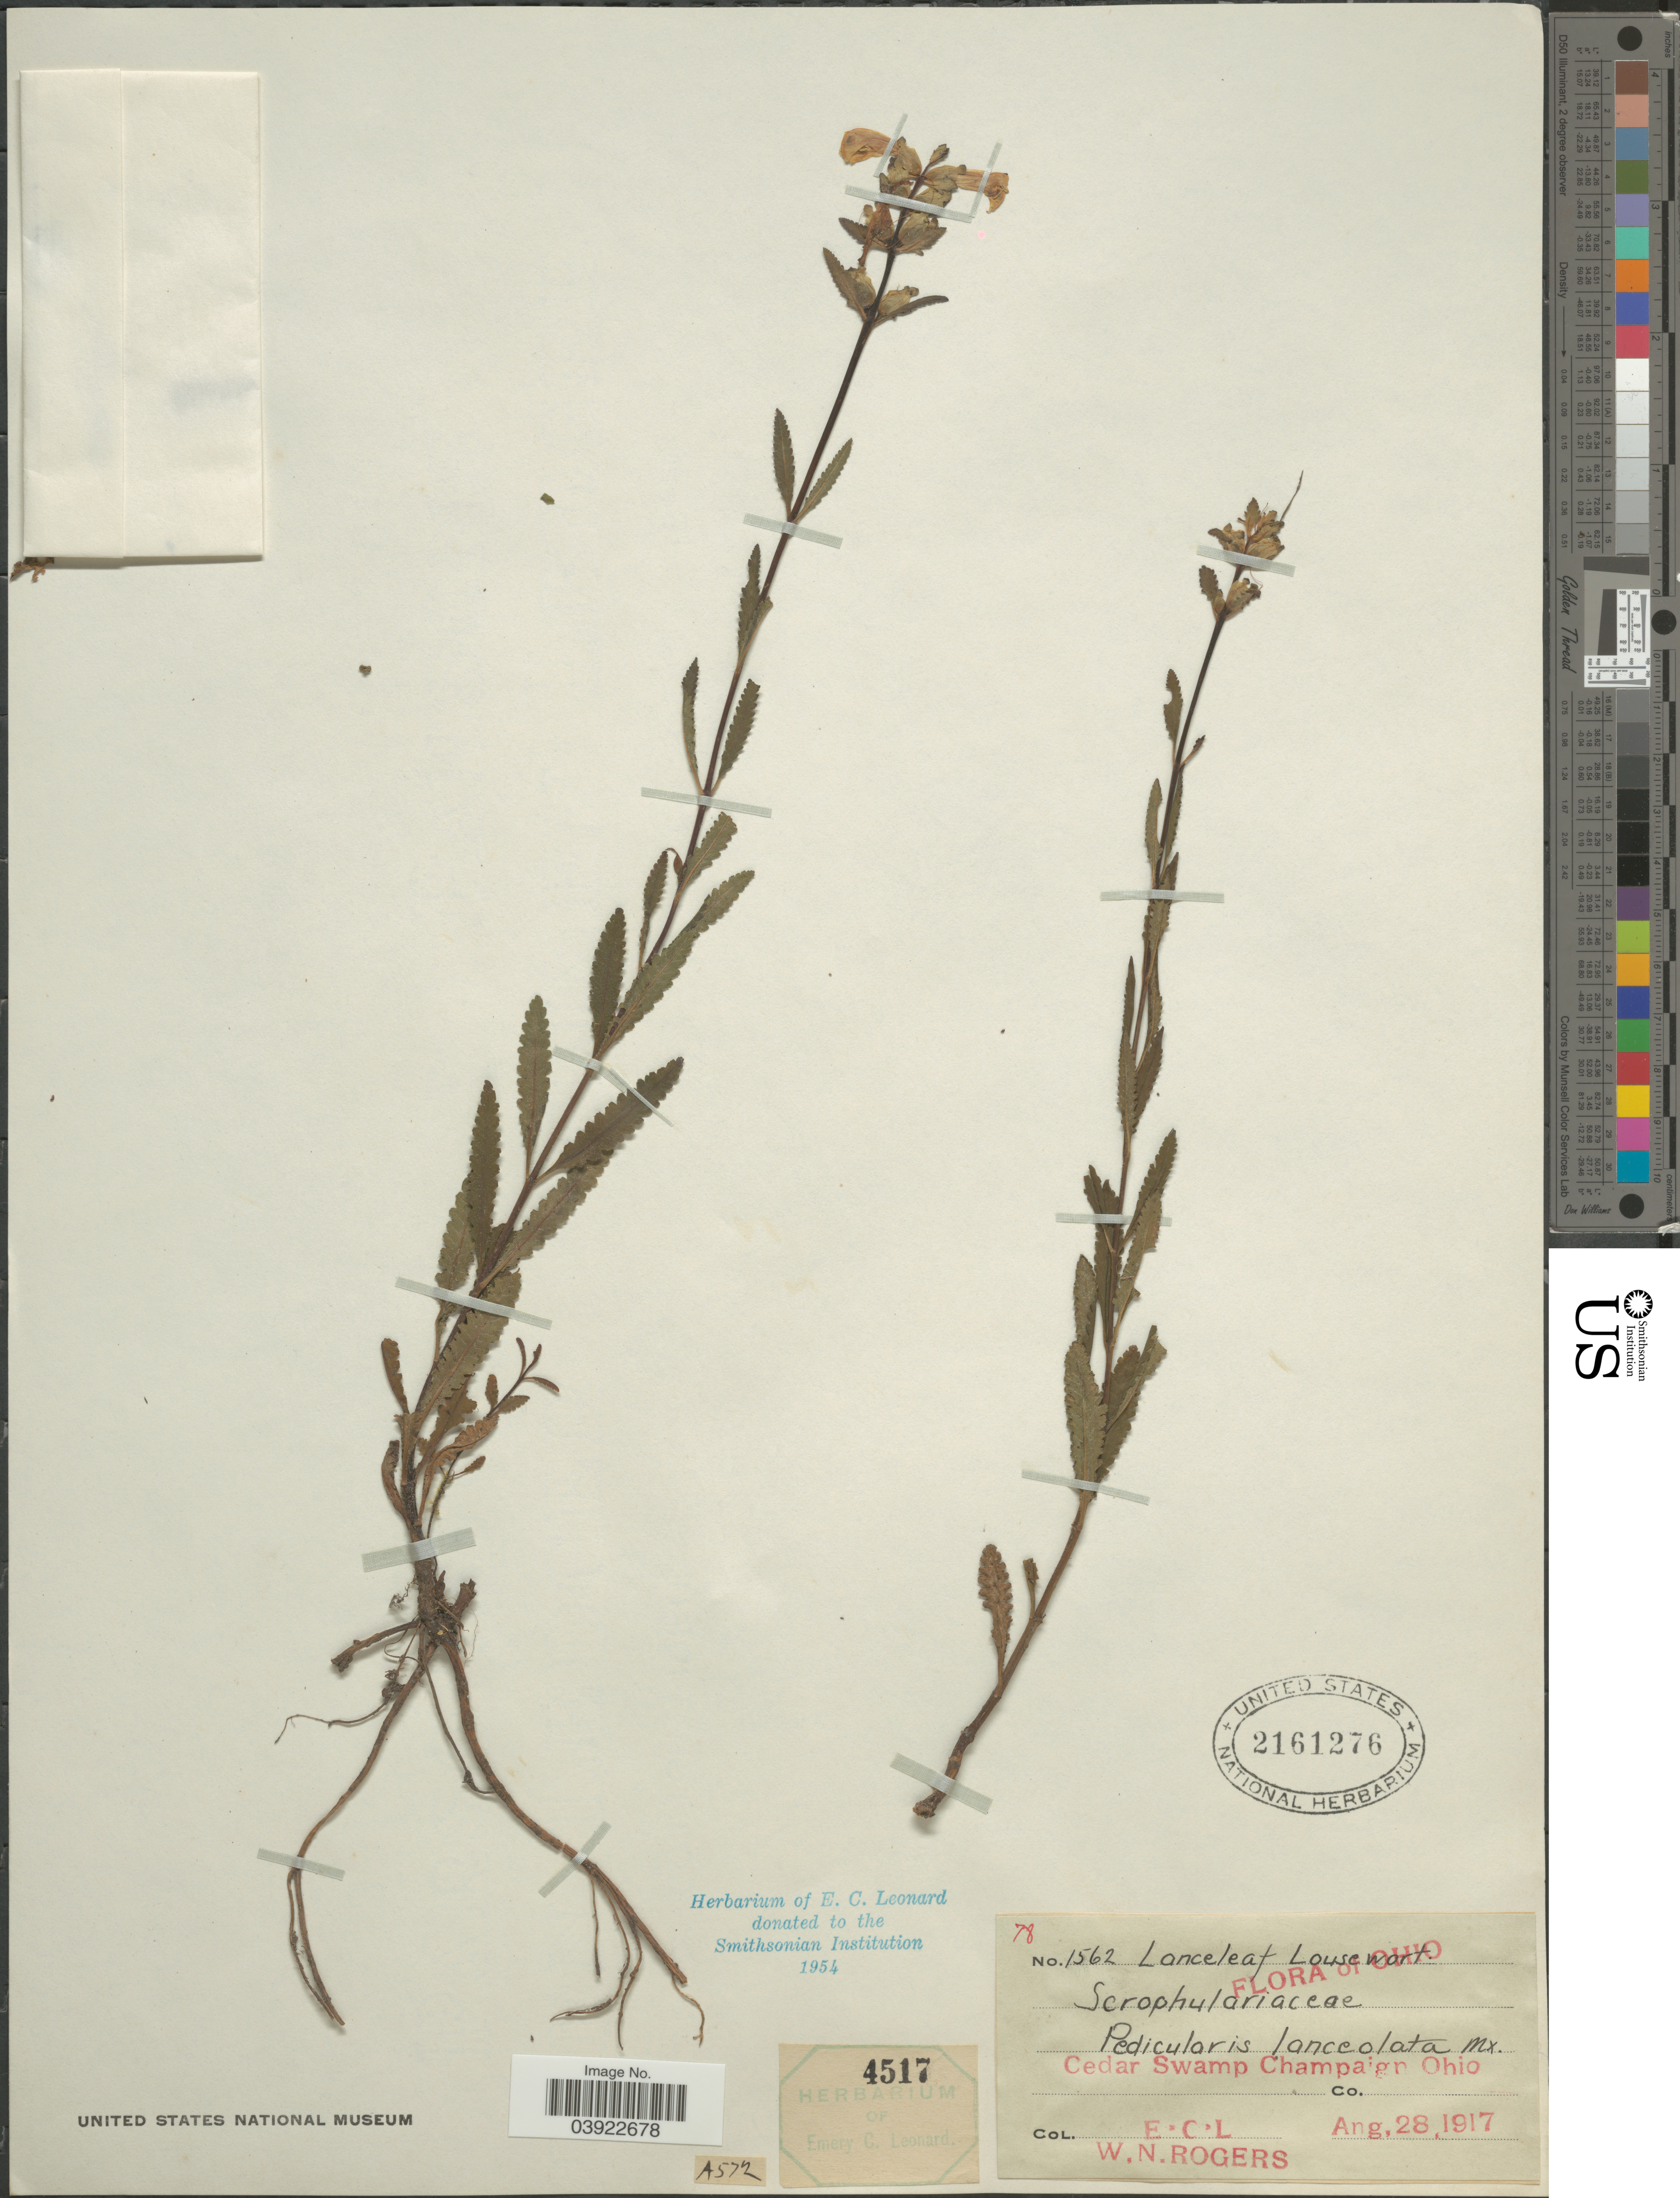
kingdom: Plantae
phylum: Tracheophyta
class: Magnoliopsida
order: Lamiales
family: Orobanchaceae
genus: Pedicularis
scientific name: Pedicularis lanceolata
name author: Michx.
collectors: E. C. Leonard & W. Rogers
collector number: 1562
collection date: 1917-08-28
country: United States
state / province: Ohio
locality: Cedar Swamp Champaign Co.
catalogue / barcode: US 2161276